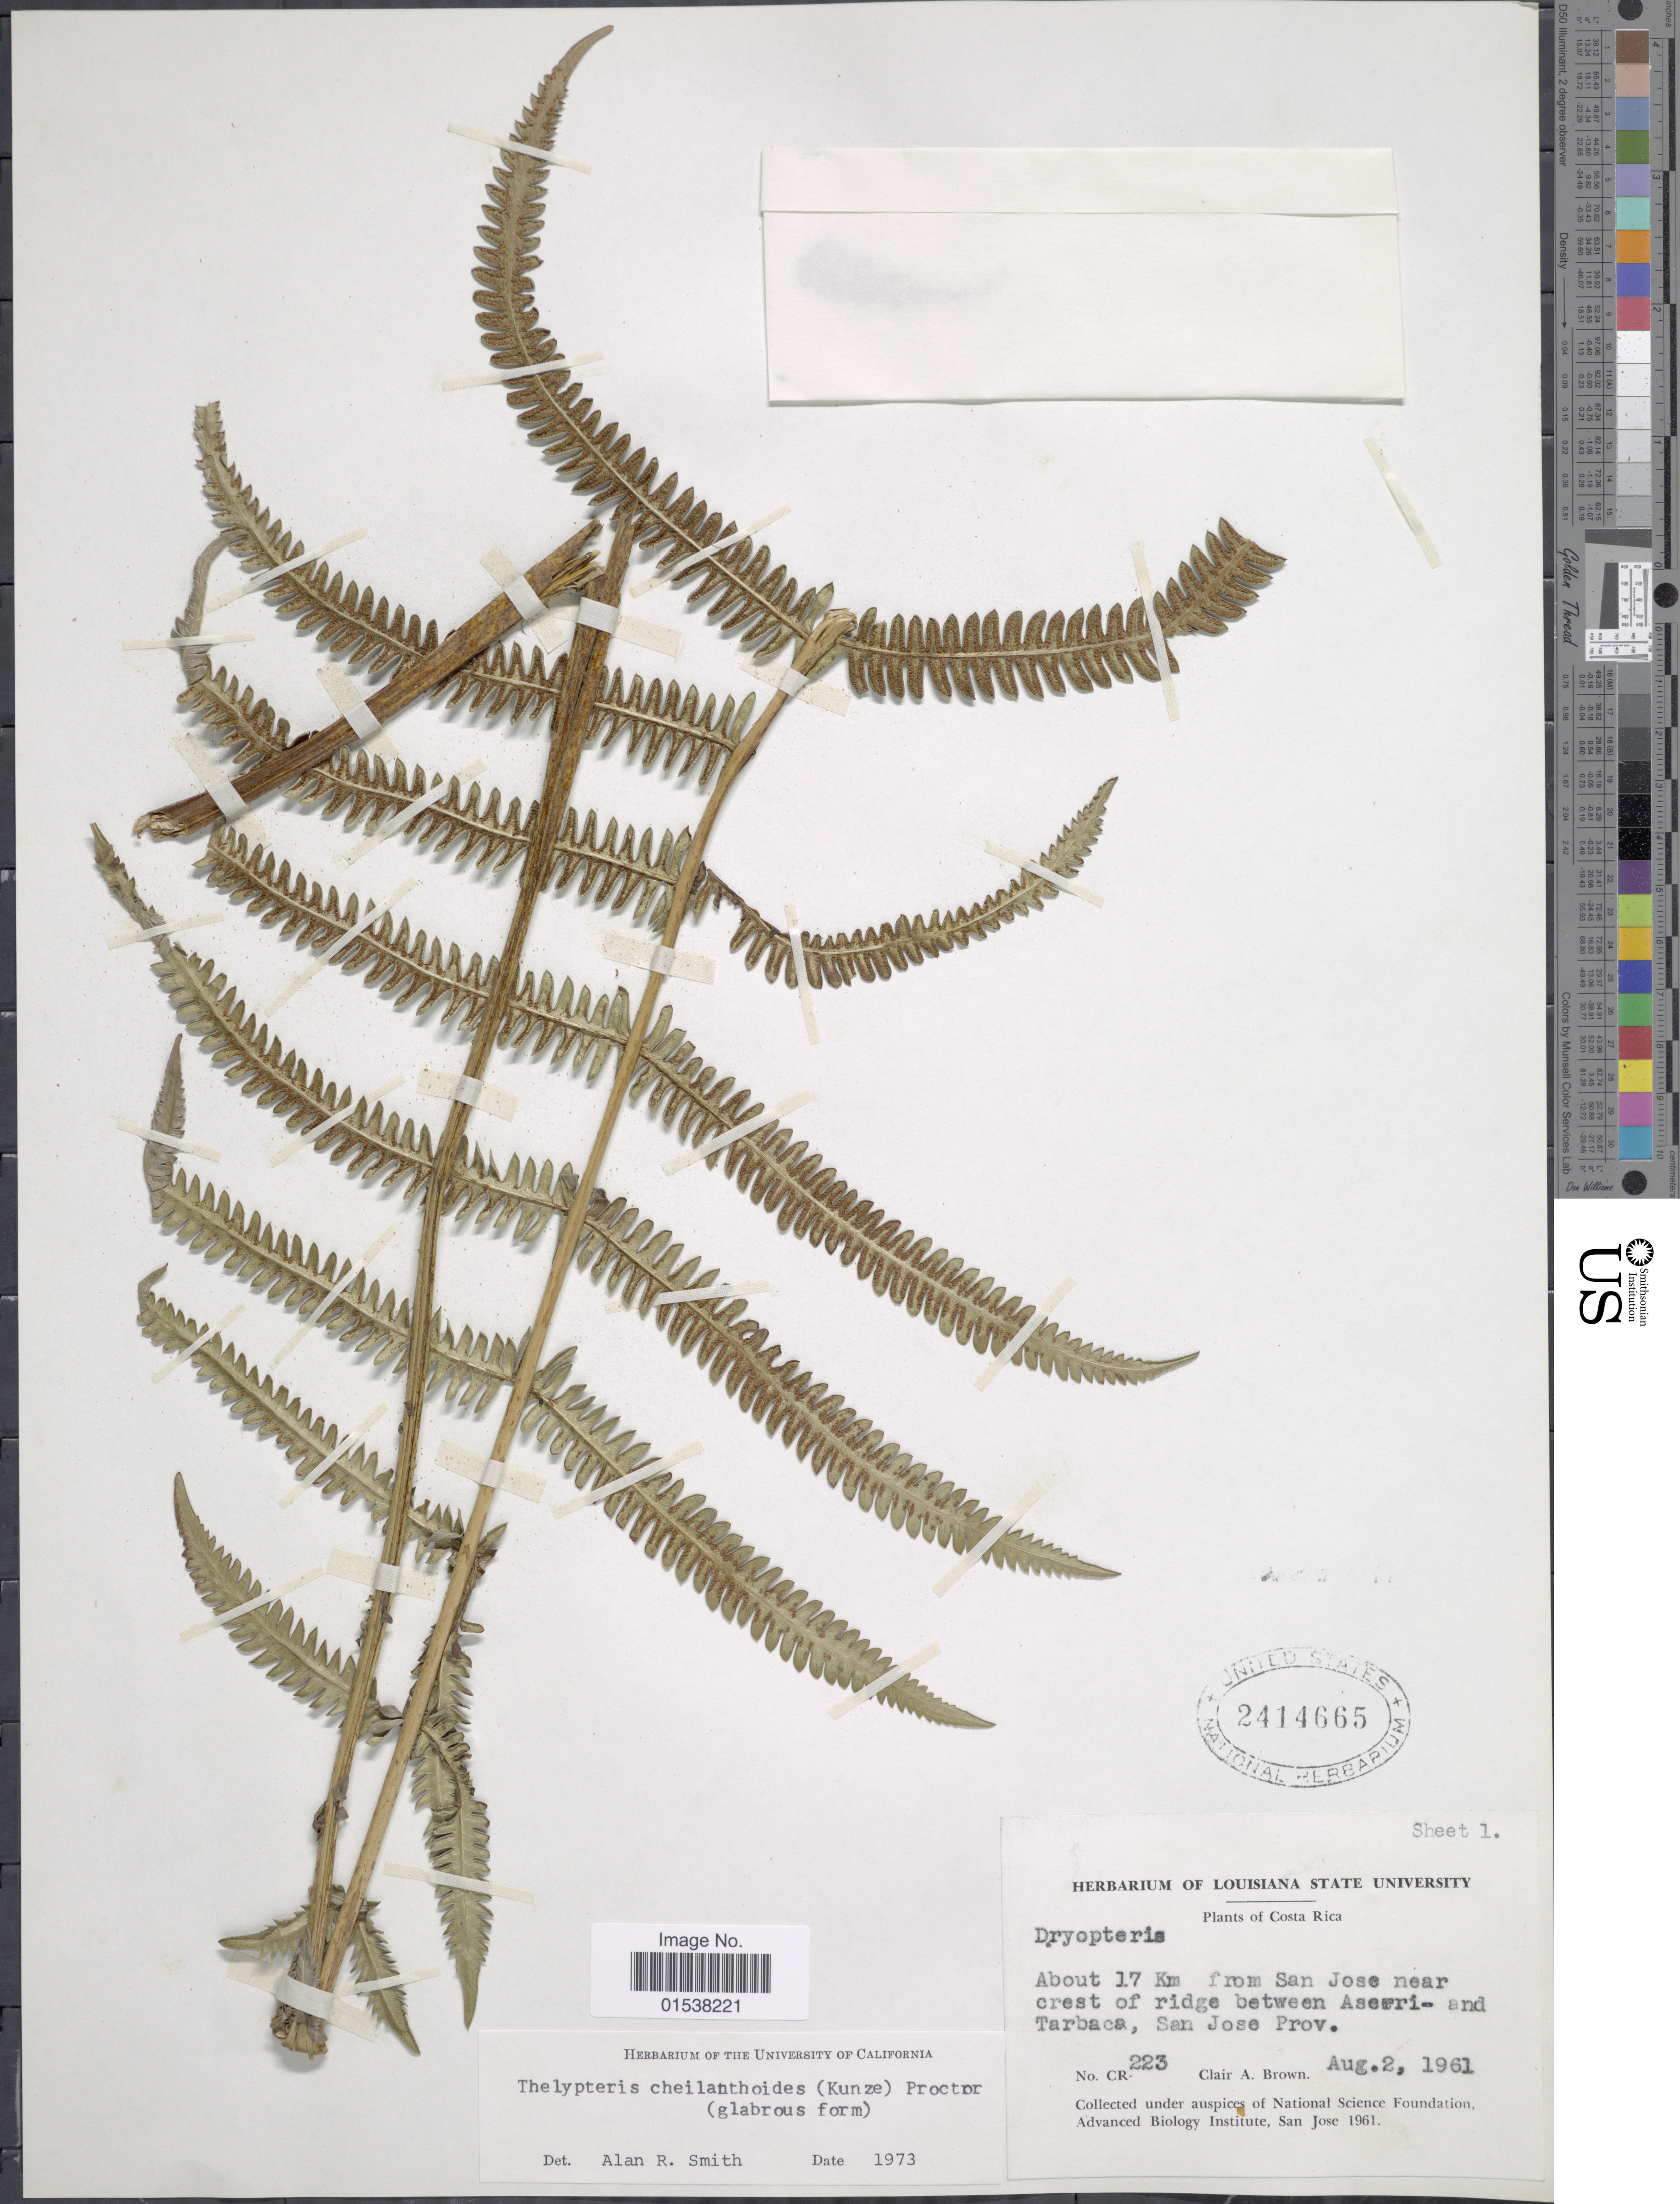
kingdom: Plantae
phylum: Tracheophyta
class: Polypodiopsida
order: Polypodiales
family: Thelypteridaceae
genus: Amauropelta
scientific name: Amauropelta cheilanthoides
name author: (Kunze) Á. Löve & D. Löve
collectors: C. A. Brown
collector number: CR-223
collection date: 1961-08-02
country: Costa Rica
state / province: San José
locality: About 17 km from San Jose near crest of ridge between Aserri- and Tarbaca, San Jose Prov.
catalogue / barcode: US 2414665